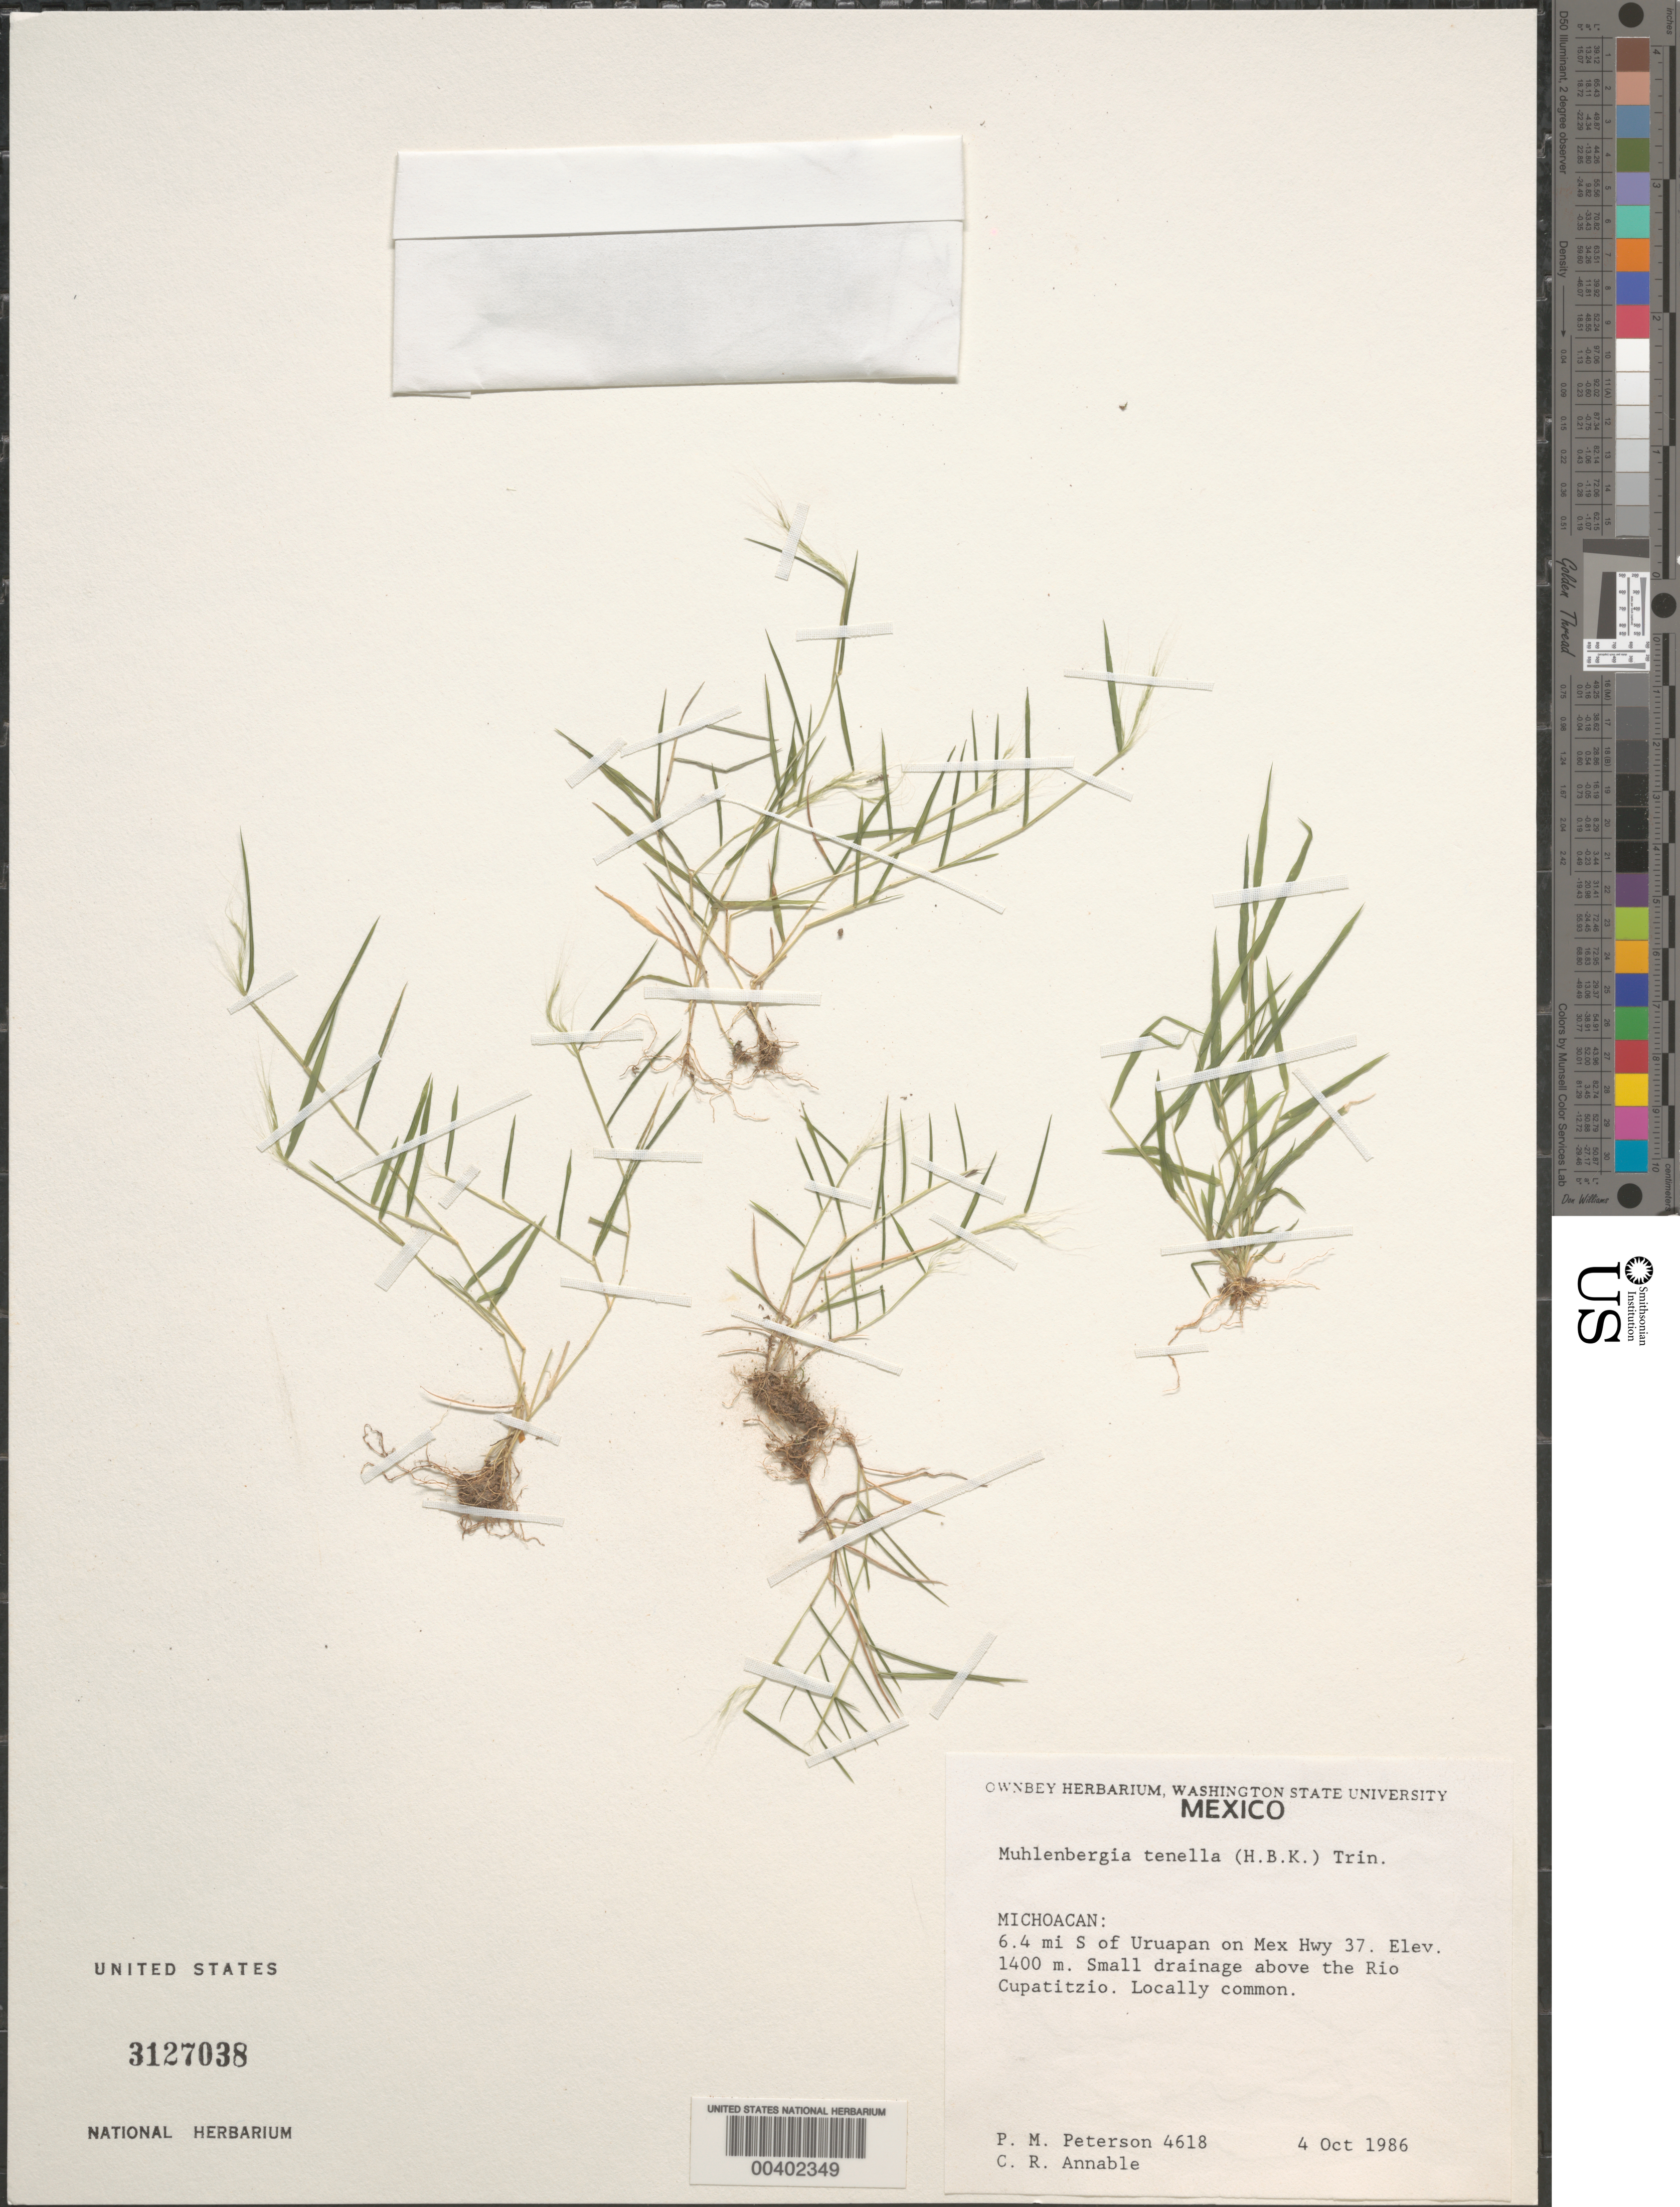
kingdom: Plantae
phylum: Tracheophyta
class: Liliopsida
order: Poales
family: Poaceae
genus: Muhlenbergia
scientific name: Muhlenbergia tenella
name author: (Kunth) Trin.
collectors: P. M. Peterson & C. R. Annable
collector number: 04618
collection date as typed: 04 Oct 1986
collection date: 1986-10-04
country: Mexico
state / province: Michoacán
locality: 6.4 mi S of Uruapan on Mex Hwy 37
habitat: Small drainage above the Rio Cupatitzio.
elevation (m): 1400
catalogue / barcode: US 3127038